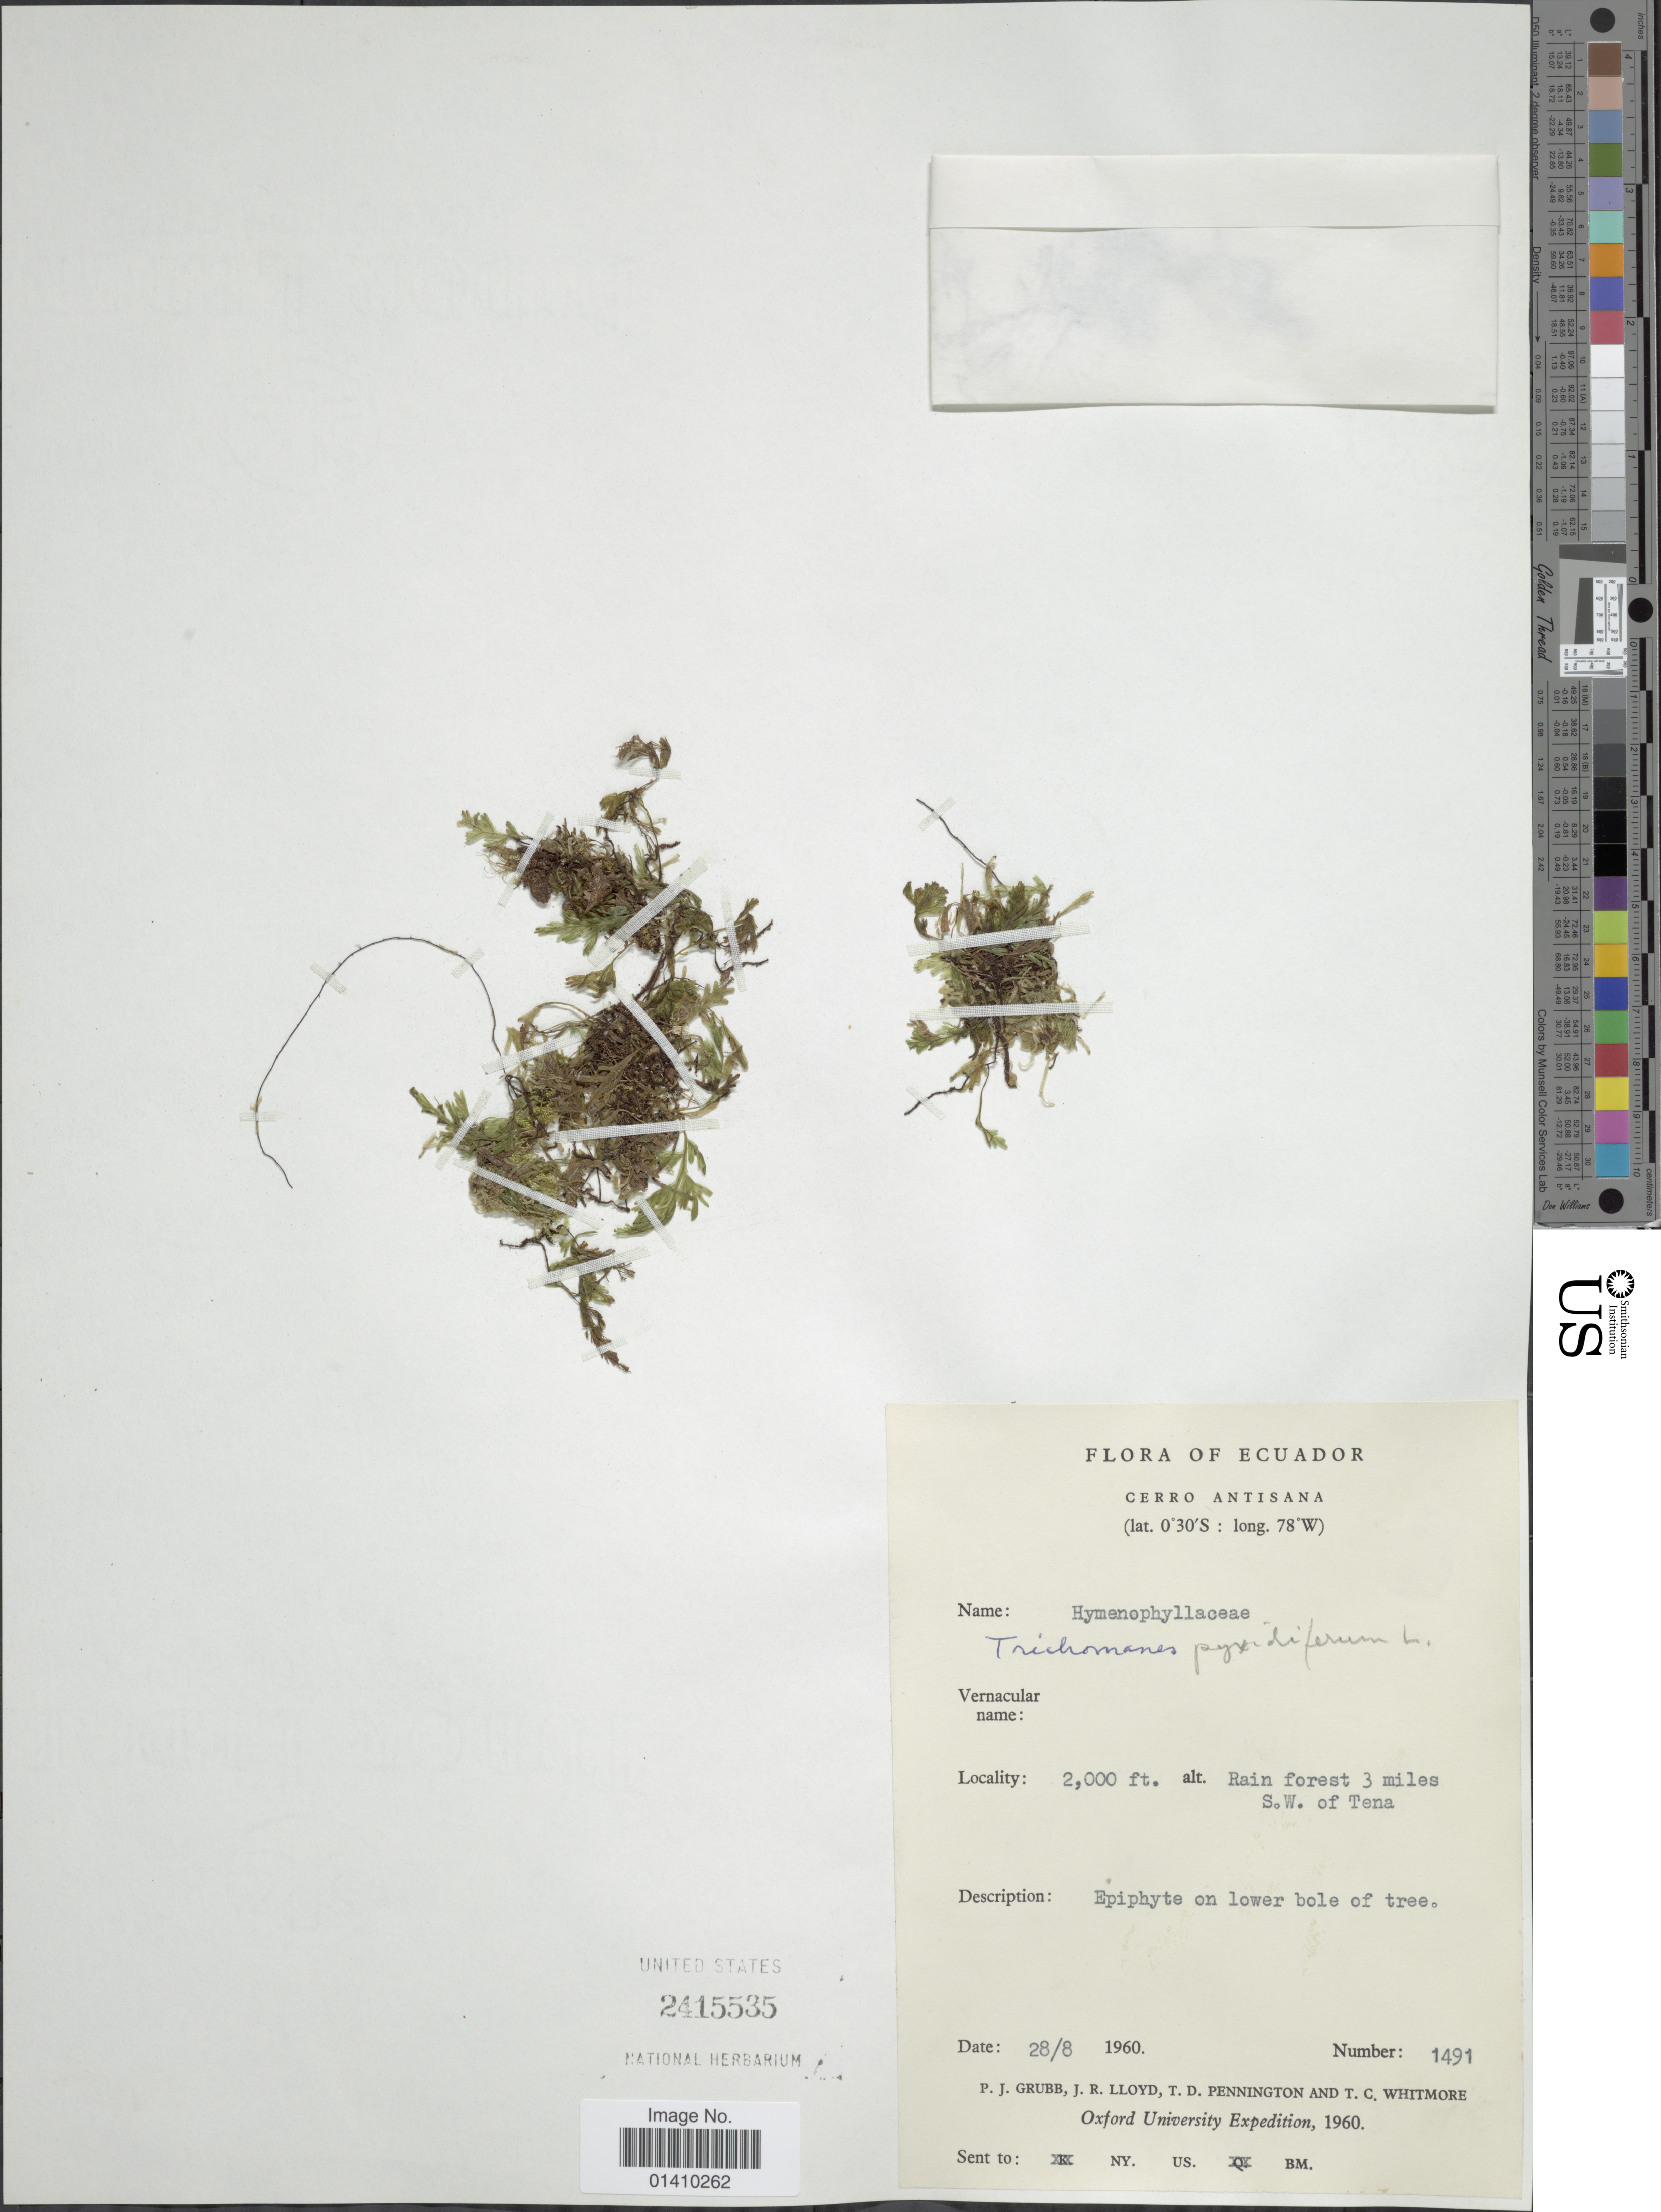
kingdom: Plantae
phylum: Tracheophyta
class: Polypodiopsida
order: Hymenophyllales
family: Hymenophyllaceae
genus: Polyphlebium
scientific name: Polyphlebium pyxidiferum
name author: (L.) Ebihara & Dubuisson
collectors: P. J. Grubb, J. R. Lloyd, T. D. Pennington & T. C. Whitmore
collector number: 1491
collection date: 1960-08-28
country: Ecuador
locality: Cerro Anitsana. Rain forest 3 miles S.W. of Tena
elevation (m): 610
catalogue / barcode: US 2415535